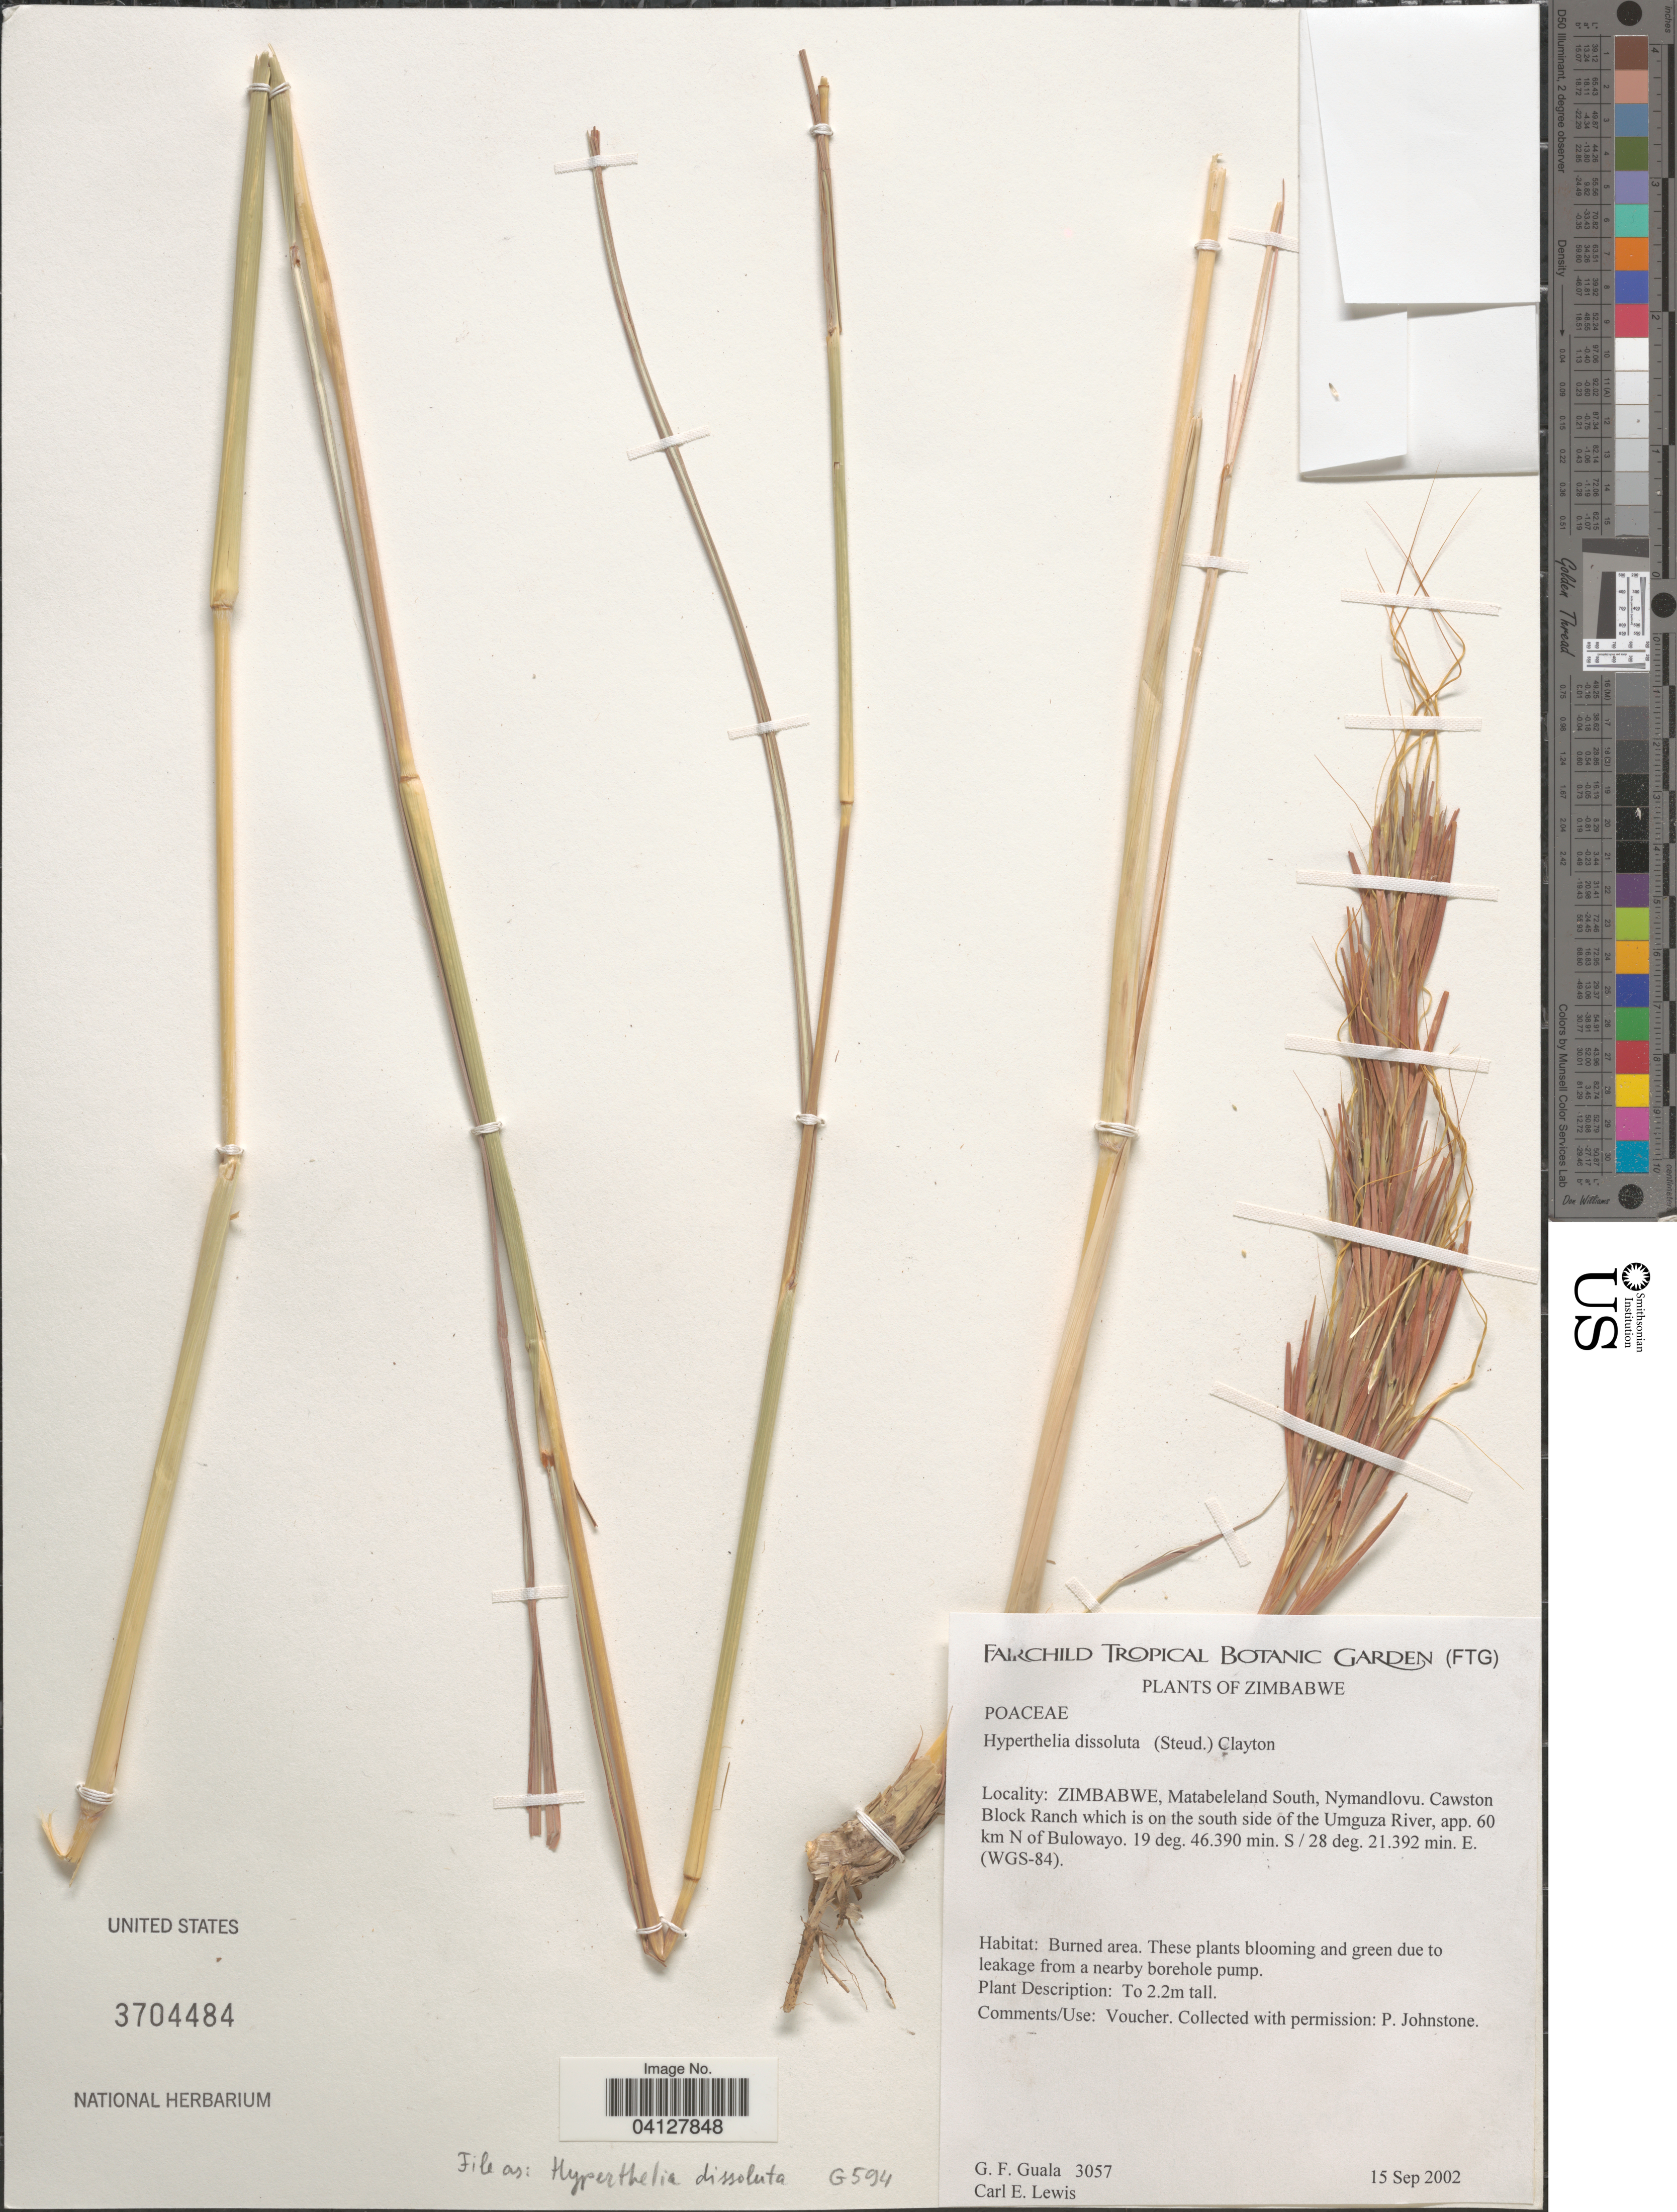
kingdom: Plantae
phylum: Tracheophyta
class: Liliopsida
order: Poales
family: Poaceae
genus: Hyperthelia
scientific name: Hyperthelia dissoluta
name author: (Nees ex Steud.) Clayton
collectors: G. Guala & C. Lewis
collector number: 3057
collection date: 2002-09-15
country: Zimbabwe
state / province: Matabeleland South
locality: Nymandlovu. Cawston Block Ranch which is on the south side of the Umguza River, app. 60 km N of Bulowayo.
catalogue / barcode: US 3704484